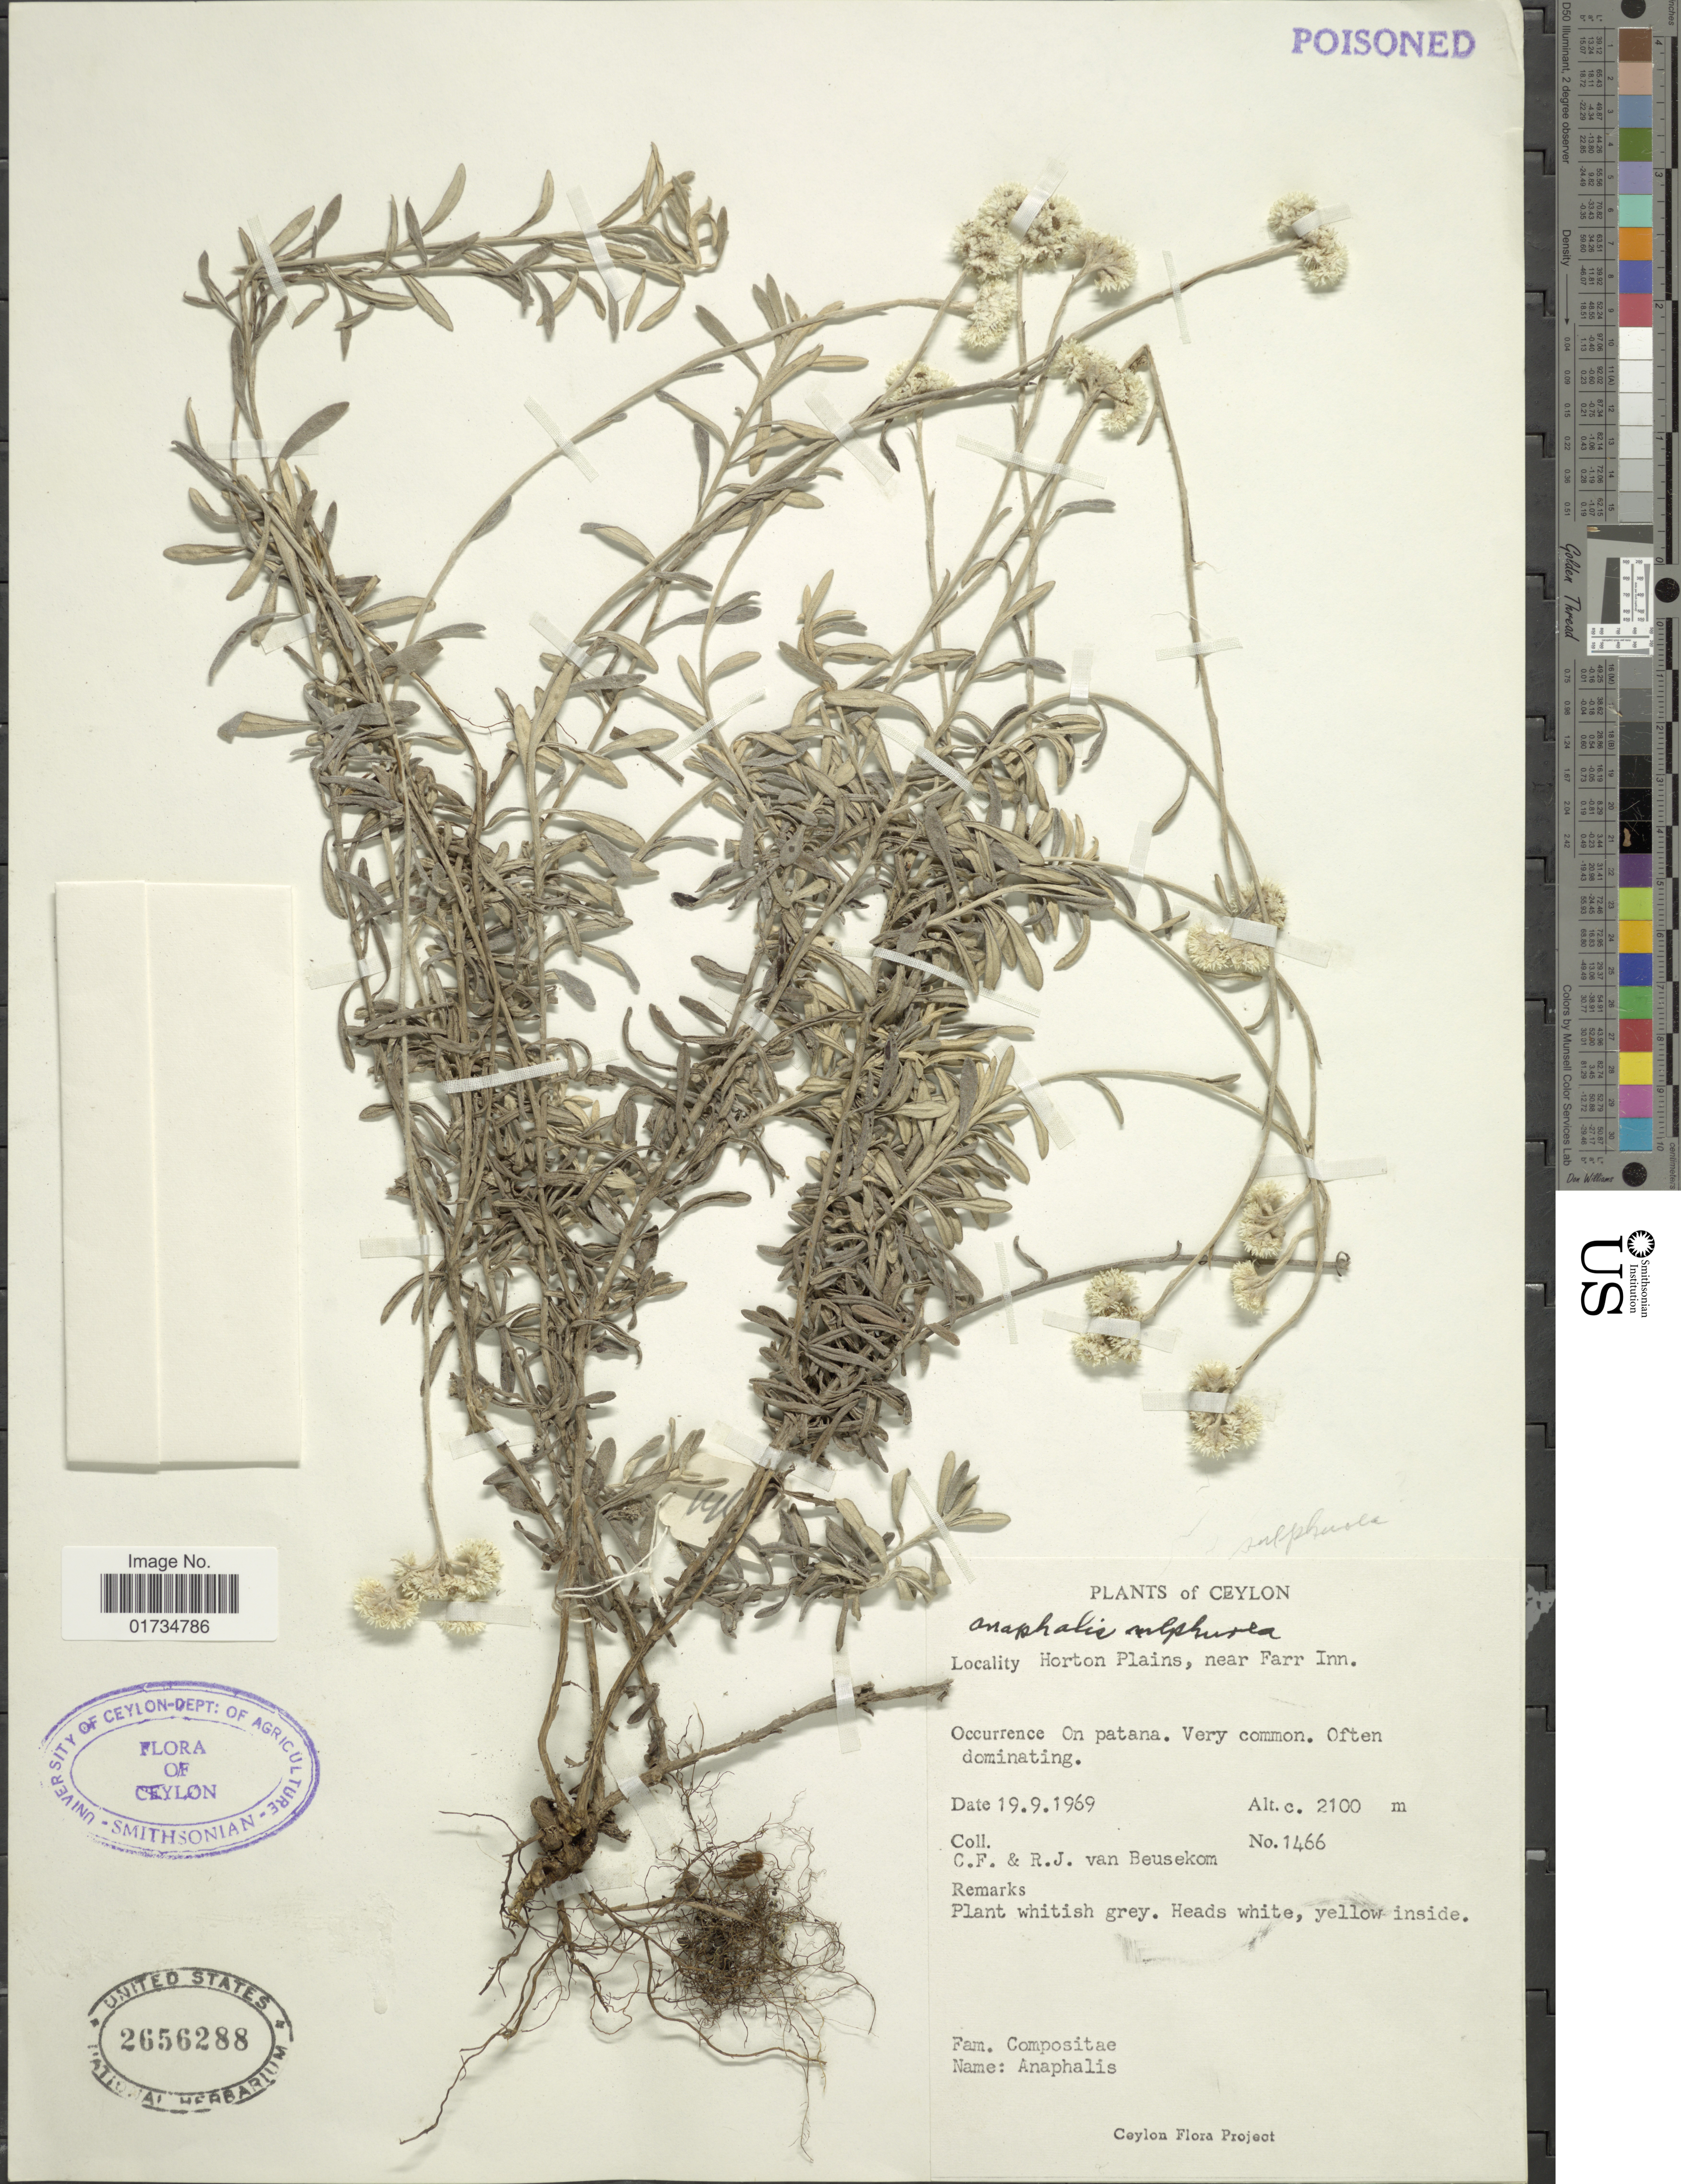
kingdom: Plantae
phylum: Tracheophyta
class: Magnoliopsida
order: Asterales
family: Asteraceae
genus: Anaphalis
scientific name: Anaphalis sulphurea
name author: (Trimen) Grierson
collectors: C. van Beusecom & R. van Beusecom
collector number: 1466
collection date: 1969-09-19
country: Sri Lanka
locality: Ceylon. Horton Plains, near Farr inn.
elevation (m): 2100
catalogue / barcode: US 2656288